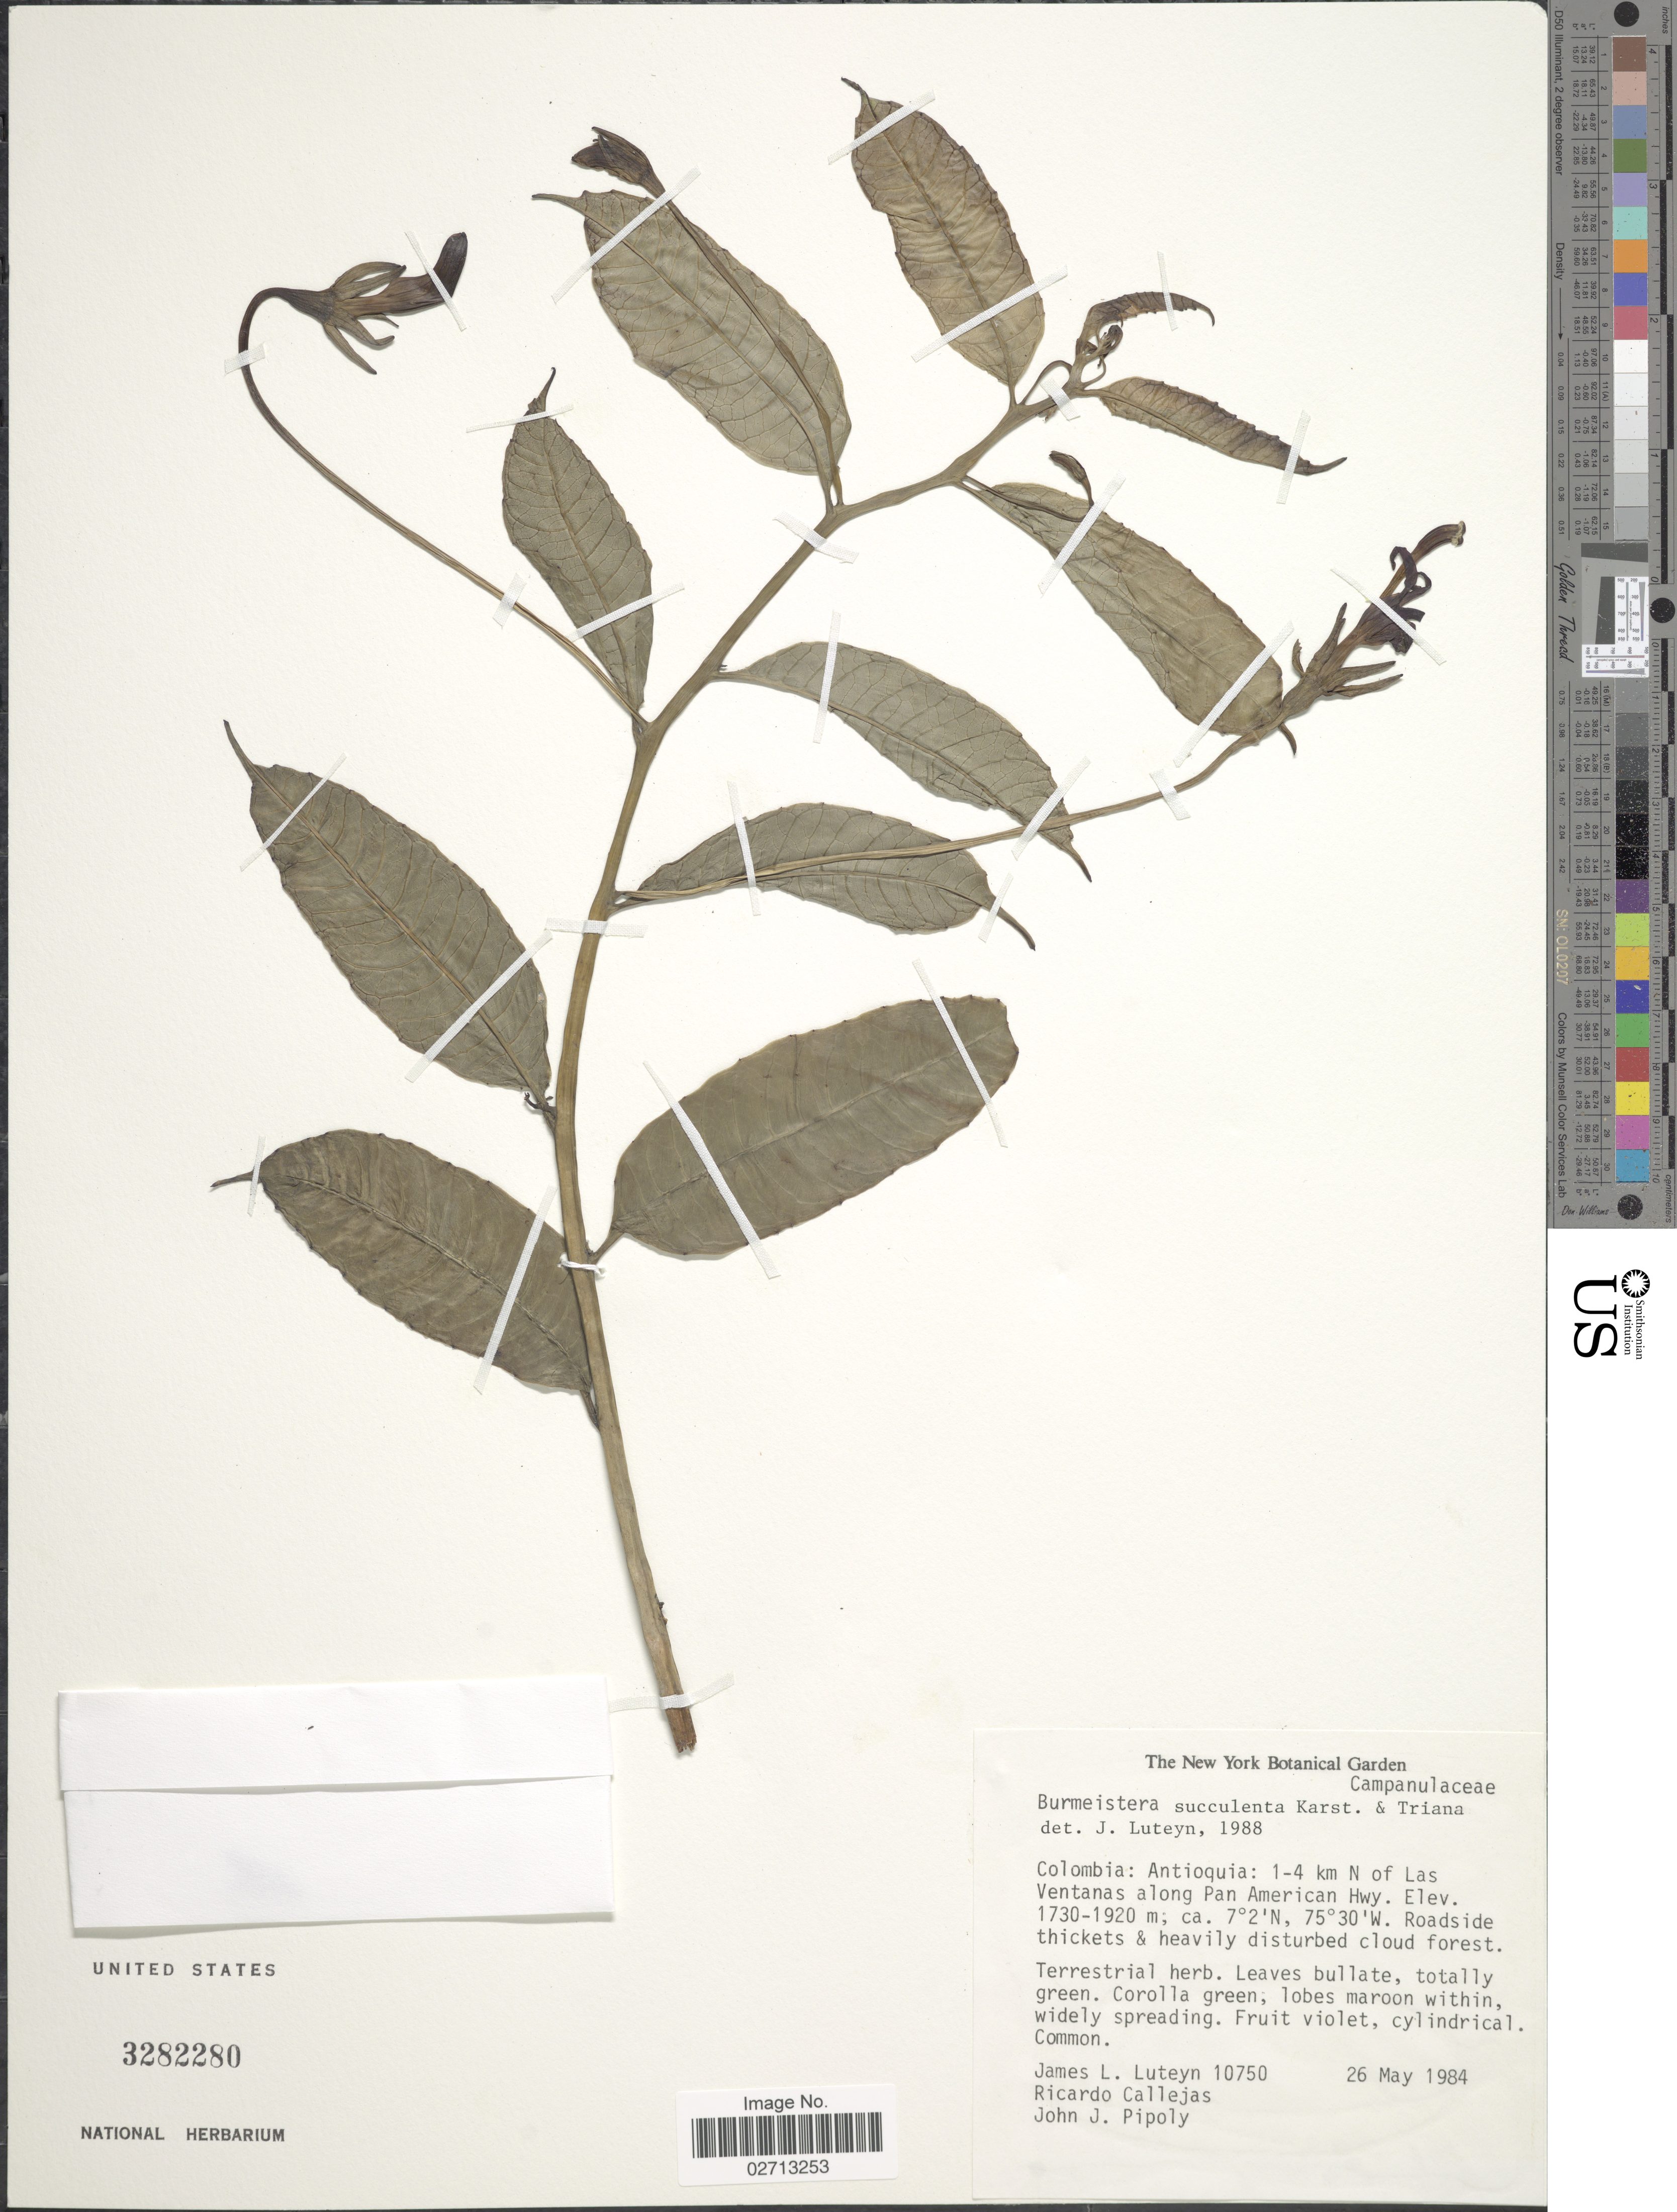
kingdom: Plantae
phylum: Tracheophyta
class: Magnoliopsida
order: Asterales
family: Campanulaceae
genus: Burmeistera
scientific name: Burmeistera succulenta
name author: H. Karst. & Triana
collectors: J. L. Luteyn, R. Callejas & J. J. Pipoly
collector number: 10750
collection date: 1984-05-26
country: Colombia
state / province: Antioquia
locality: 1-4 km N of Las Ventanas along Pan American Hwy.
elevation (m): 1730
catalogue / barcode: US 3282280